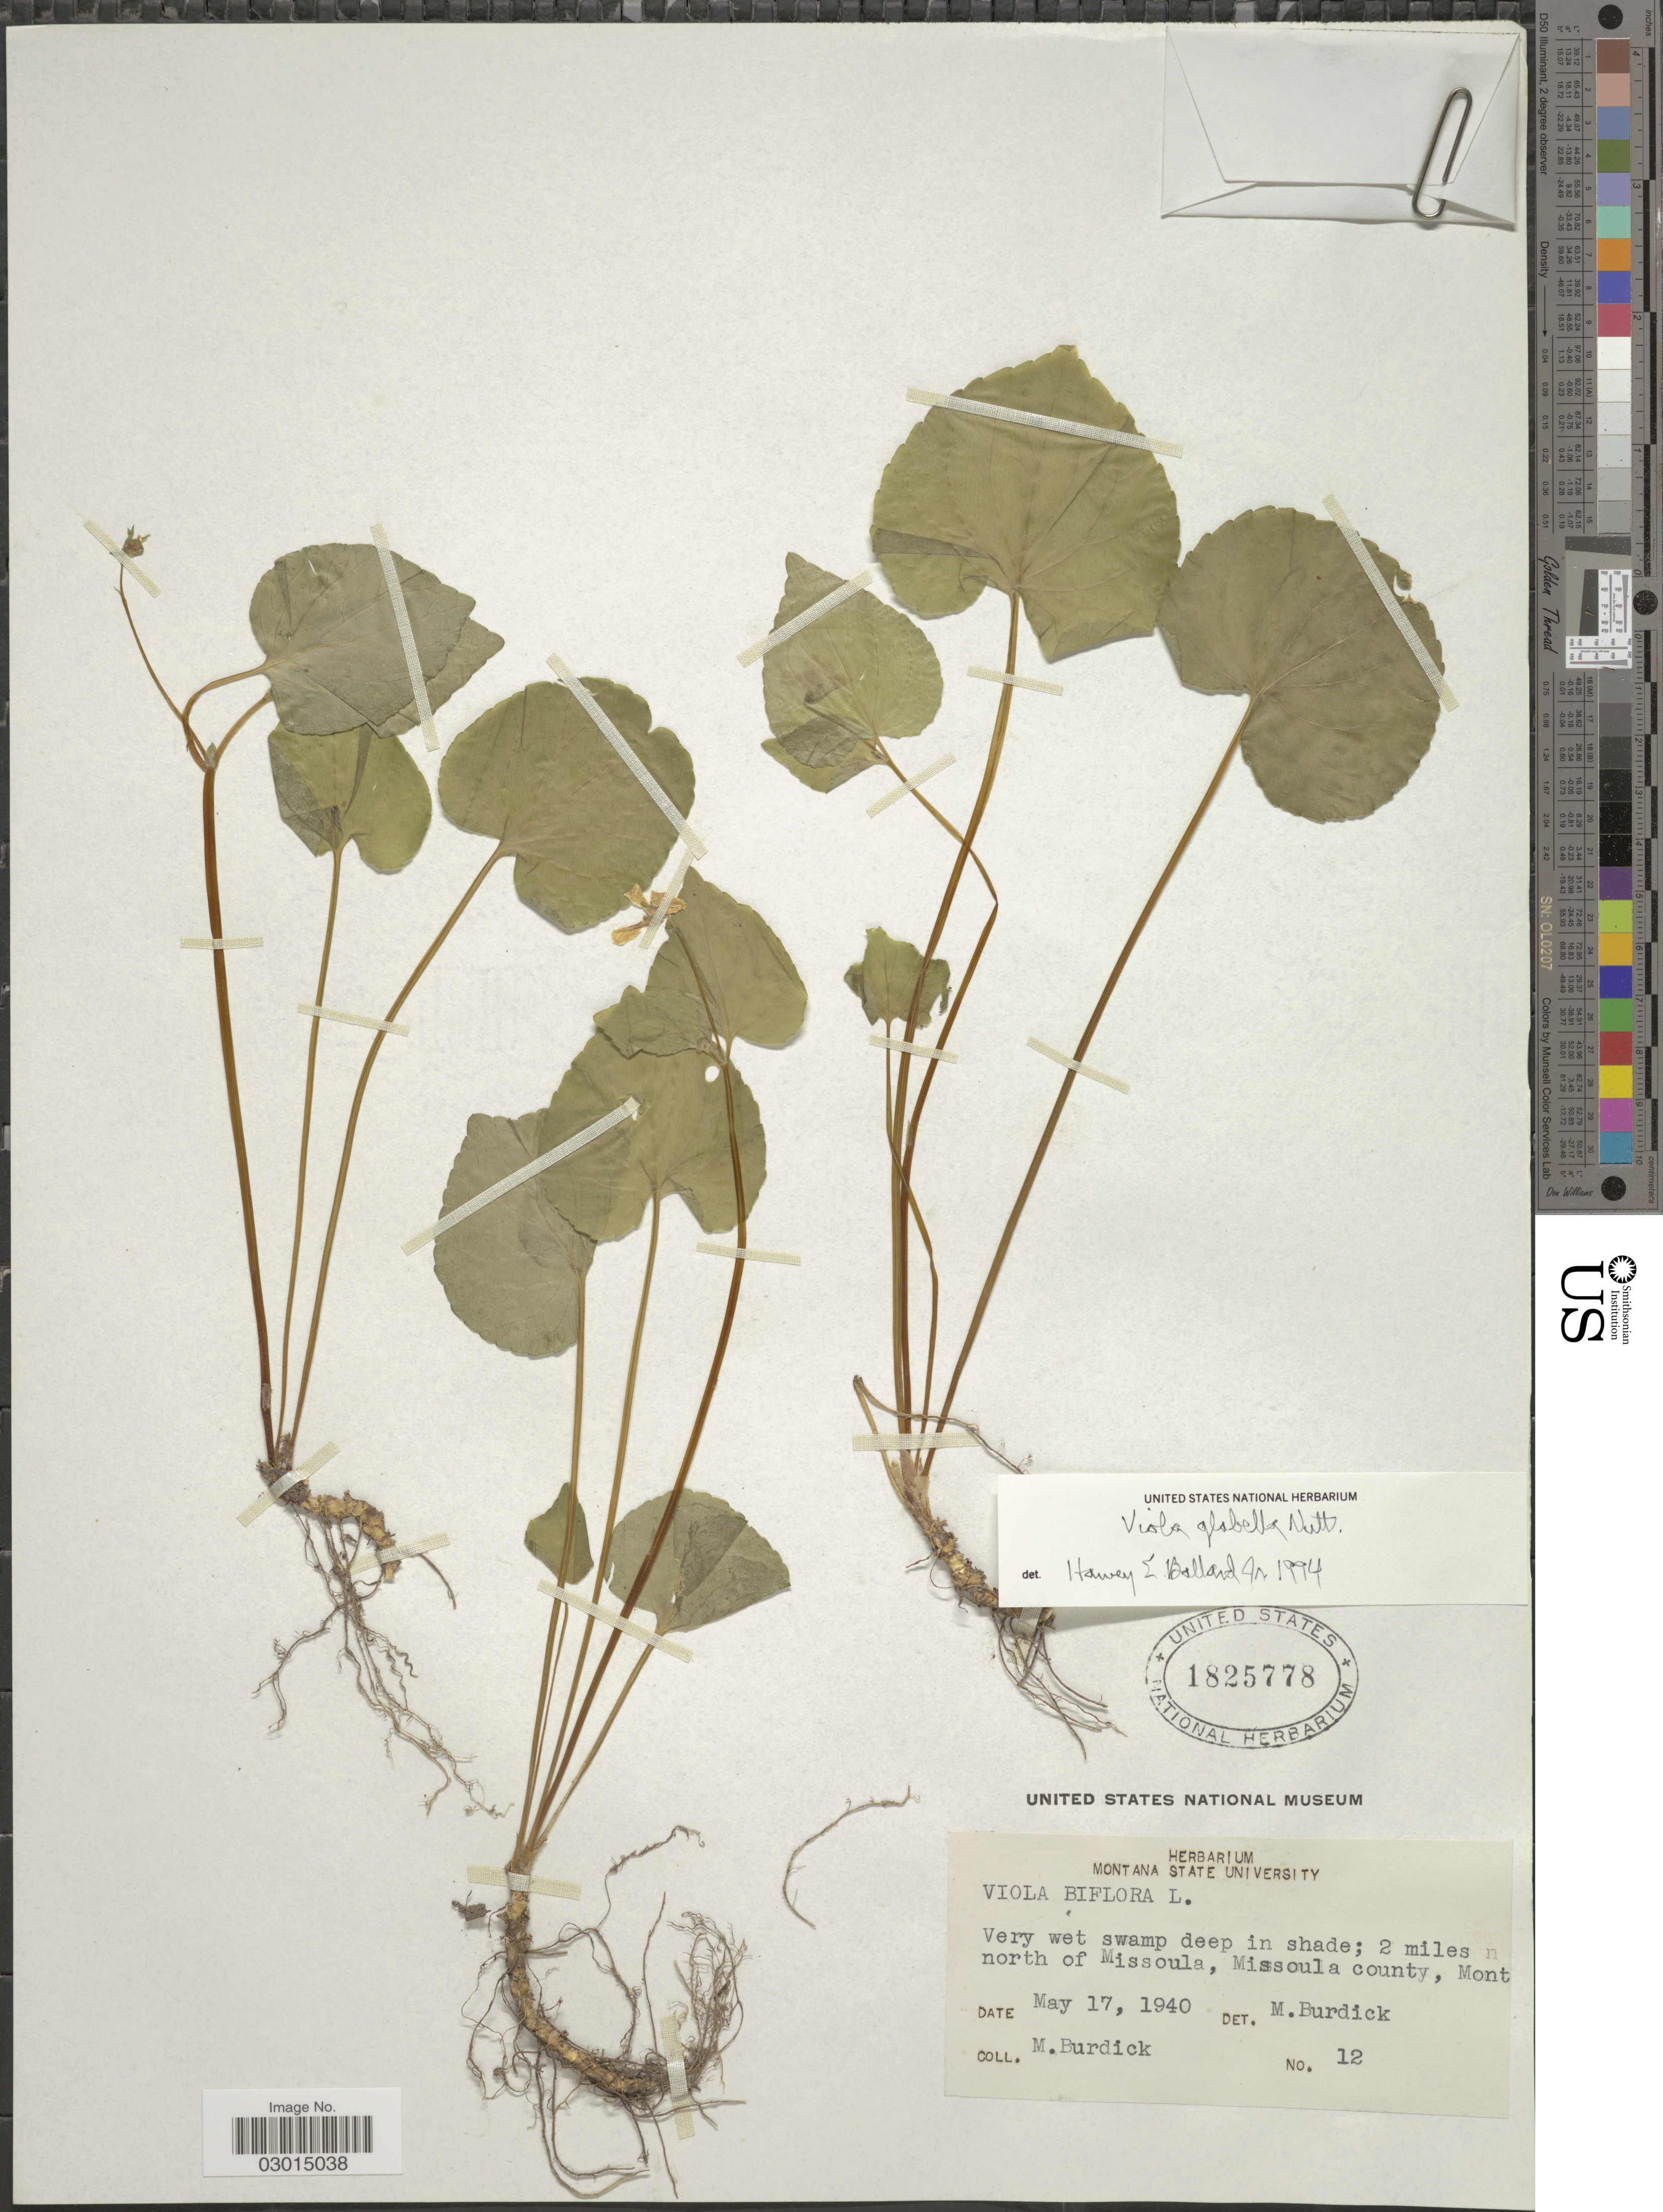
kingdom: Plantae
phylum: Tracheophyta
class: Magnoliopsida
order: Malpighiales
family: Violaceae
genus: Viola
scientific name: Viola glabella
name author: Nutt.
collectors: M. Burdick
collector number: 12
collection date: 1940-05-17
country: United States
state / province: Montana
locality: Very wet swamp deep in shade; 2 miles north of Missoula, Missoula county, Mont.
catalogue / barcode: US 1825778